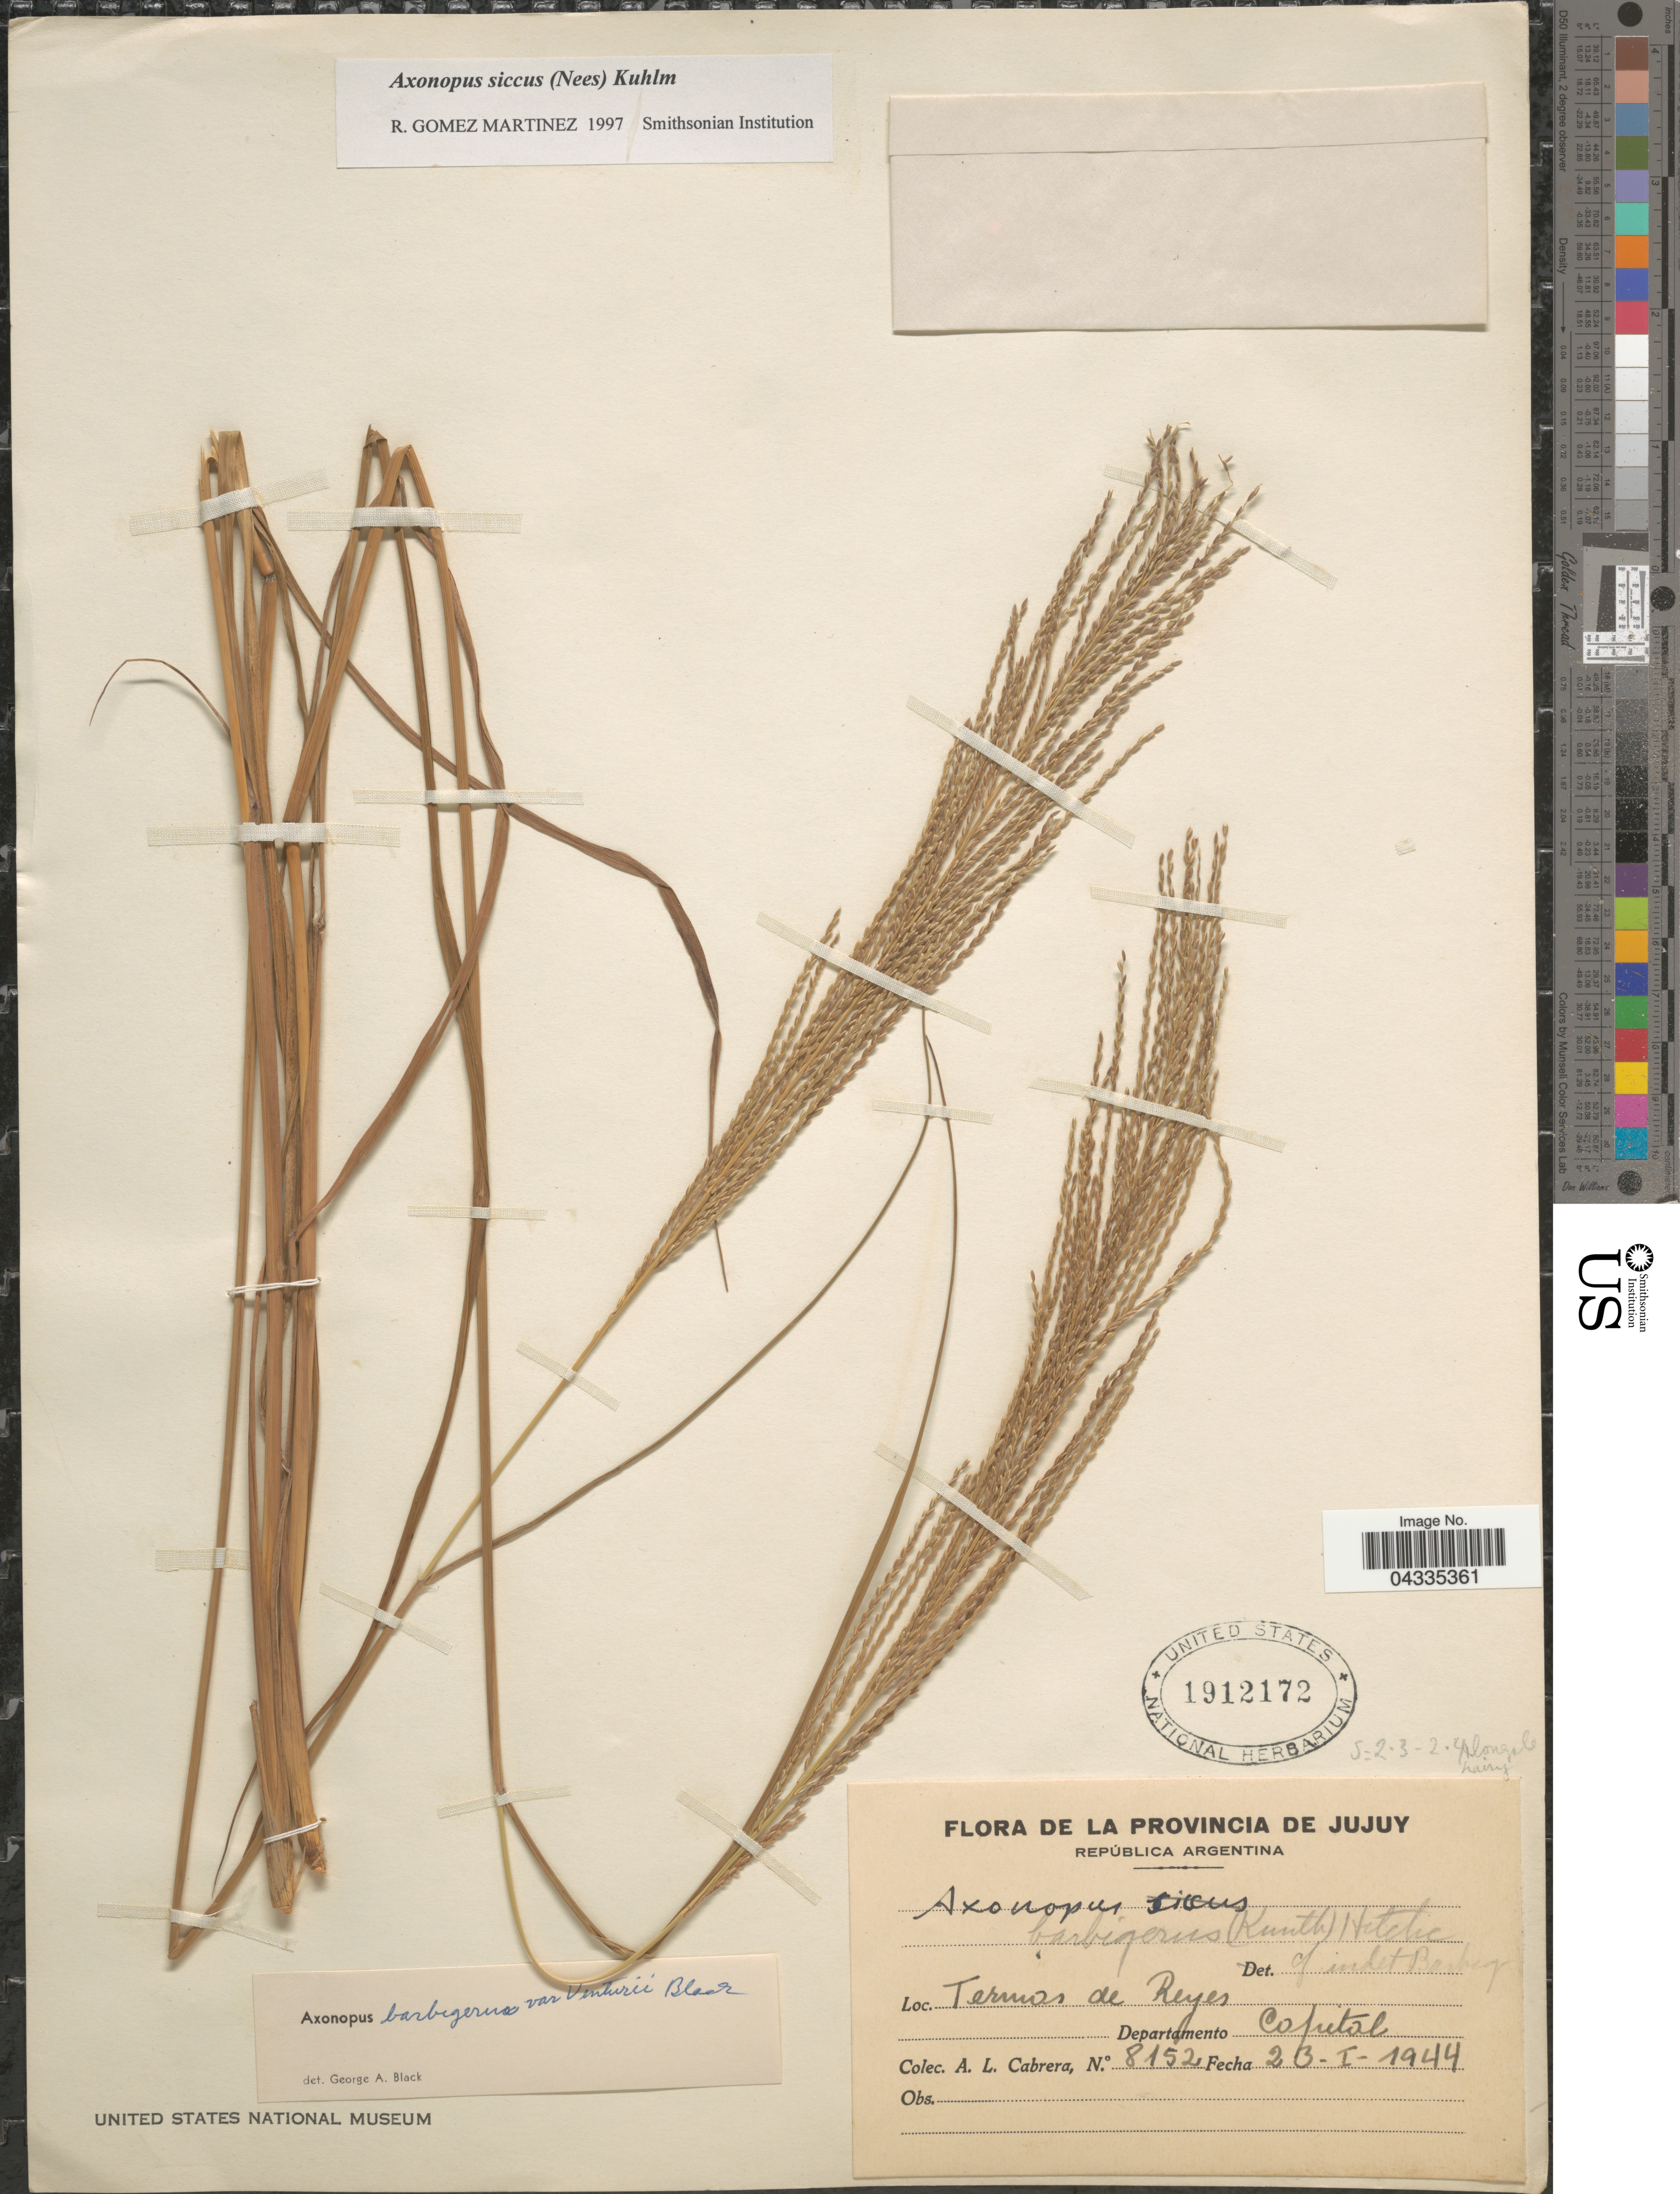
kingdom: Plantae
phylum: Tracheophyta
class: Liliopsida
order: Poales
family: Poaceae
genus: Axonopus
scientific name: Axonopus siccus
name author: (Nees) Kuhlm.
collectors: A. L. Cabrera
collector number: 8152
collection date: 1944-01-23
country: Argentina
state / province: Jujuy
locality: República Argentina. Termos de Reyes. Departamento Capital.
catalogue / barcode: US 1912172